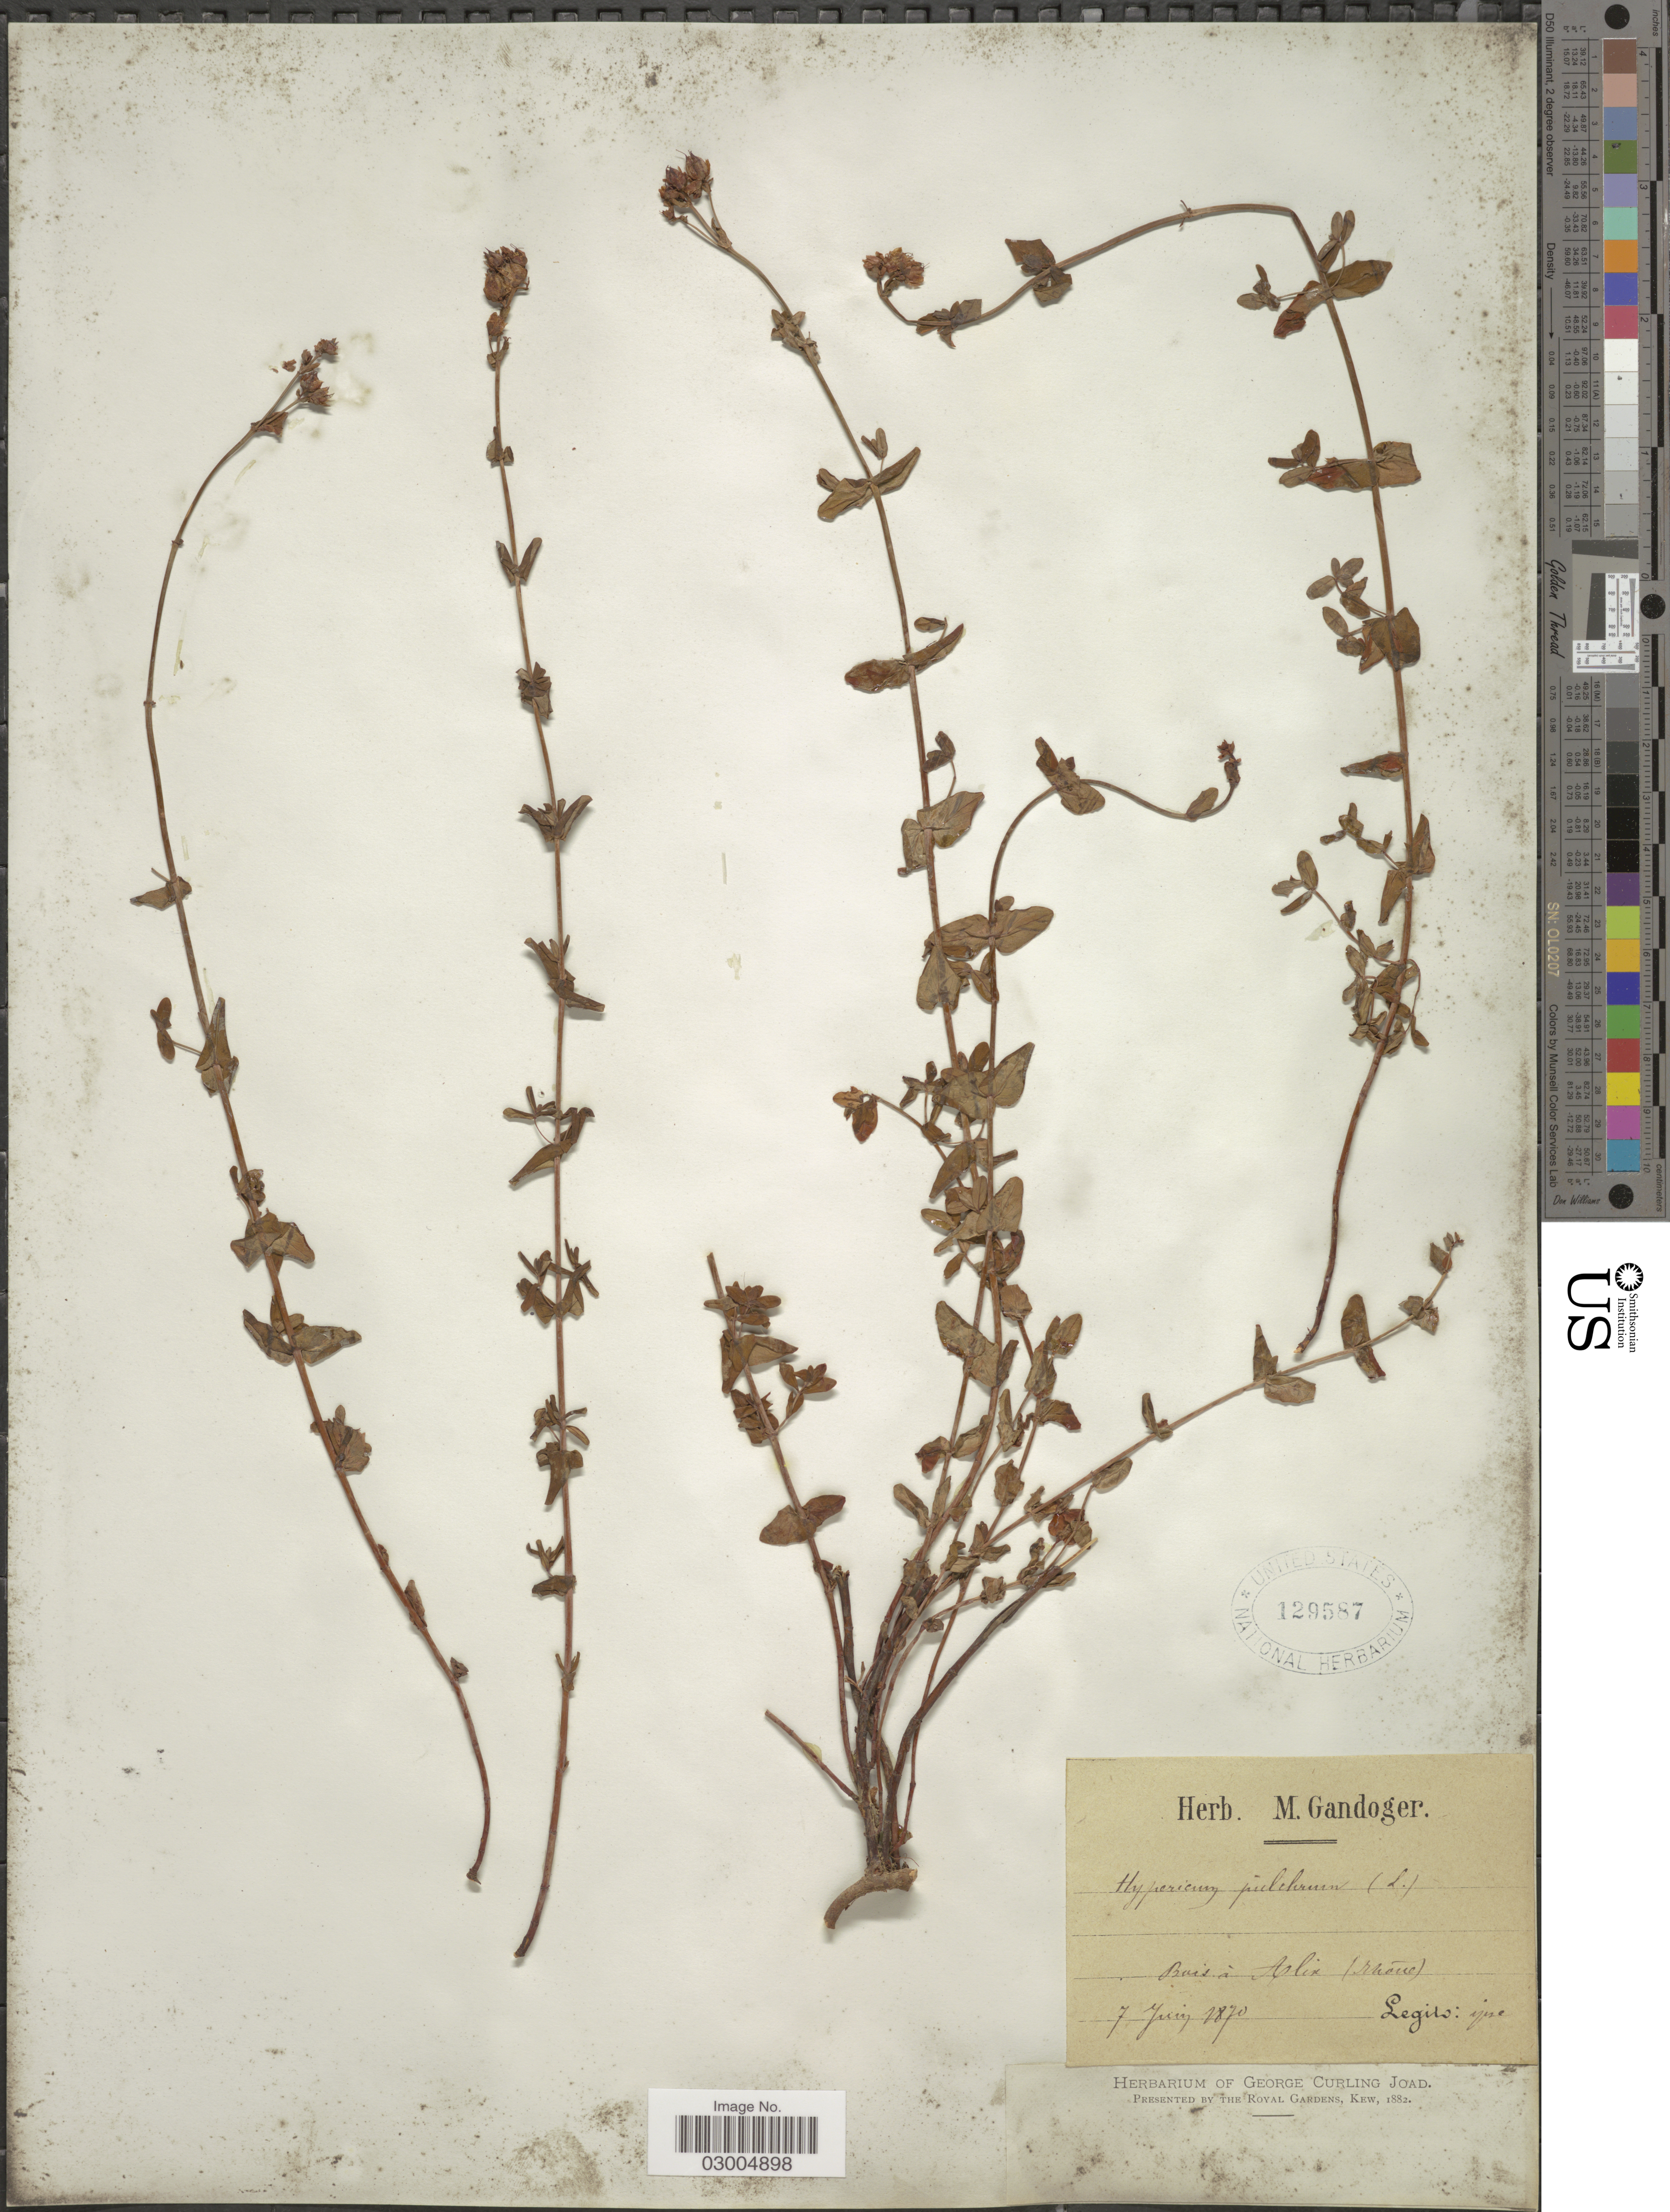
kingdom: Plantae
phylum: Tracheophyta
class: Magnoliopsida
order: Malpighiales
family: Hypericaceae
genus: Hypericum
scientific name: Hypericum pulchrum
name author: L.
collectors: M. Gandoger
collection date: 1870-06-07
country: France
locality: Bois à Alix (Rhóne).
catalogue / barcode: US 129587